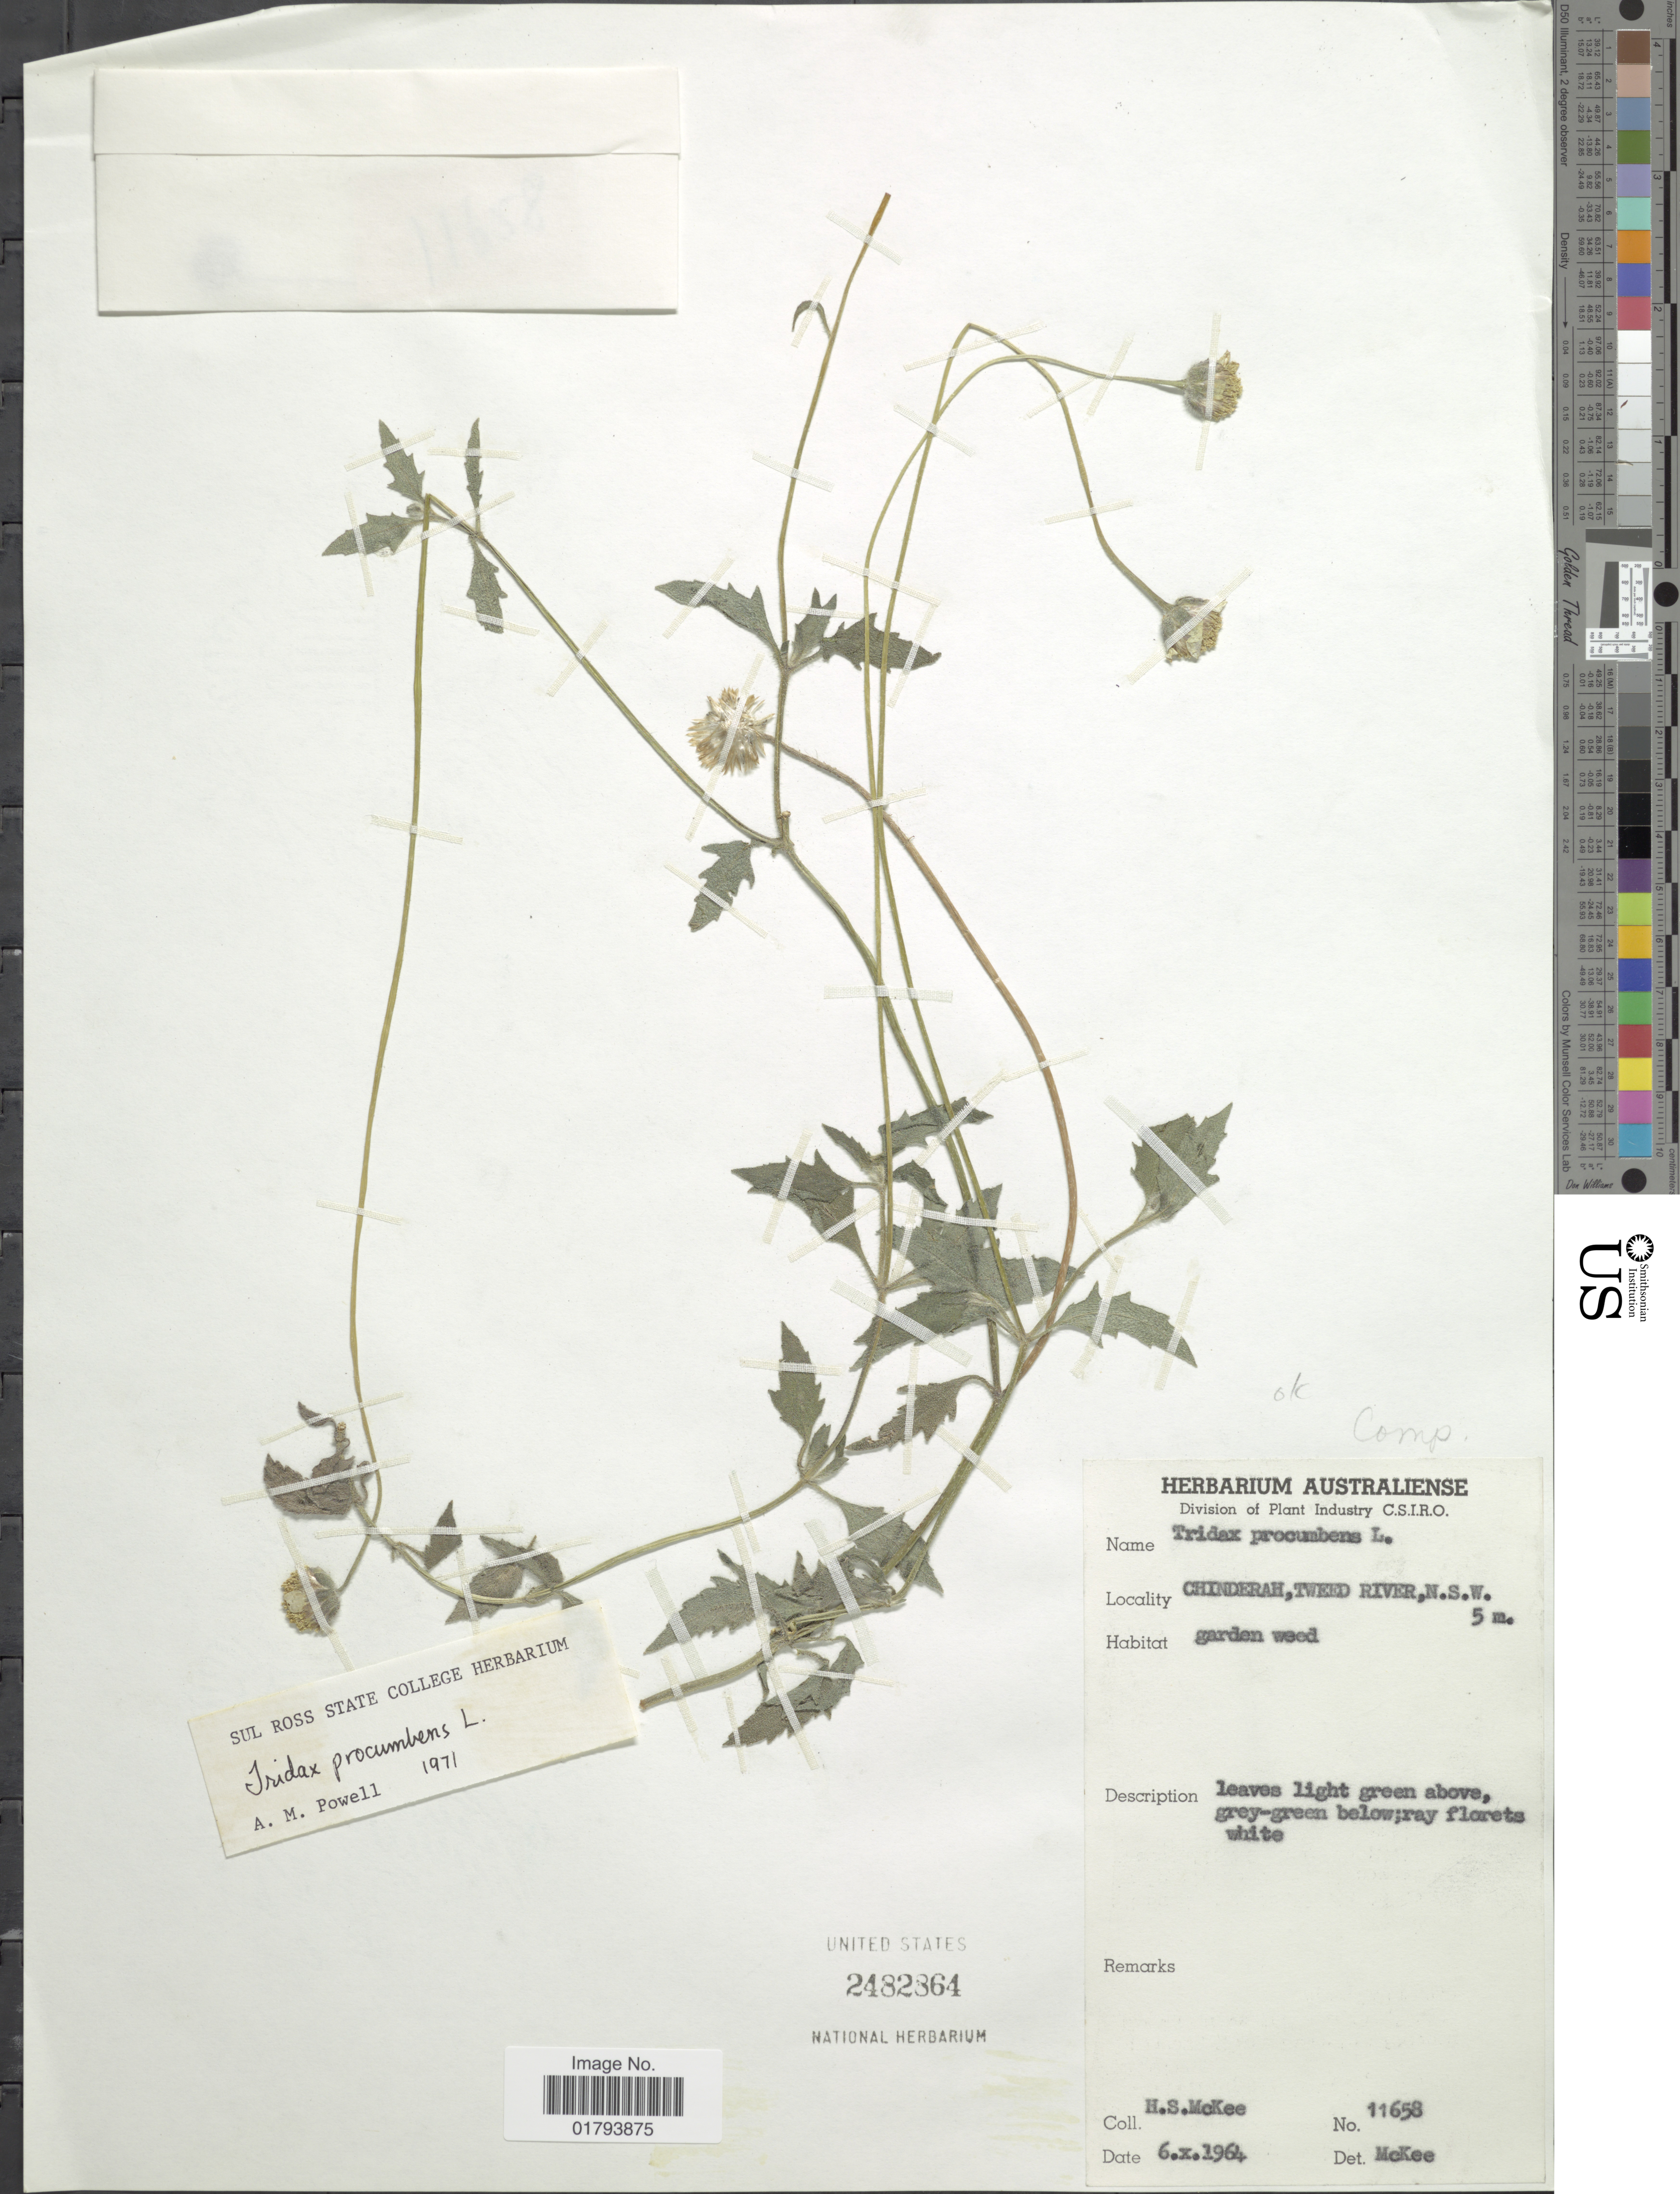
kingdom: Plantae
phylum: Tracheophyta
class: Magnoliopsida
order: Asterales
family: Asteraceae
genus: Tridax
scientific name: Tridax procumbens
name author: L.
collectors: H. S. McKee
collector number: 11658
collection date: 1964-10-06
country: Australia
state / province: New South Wales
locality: Chinderah, Tweed River, N.S.W.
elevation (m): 5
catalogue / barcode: US 2482364